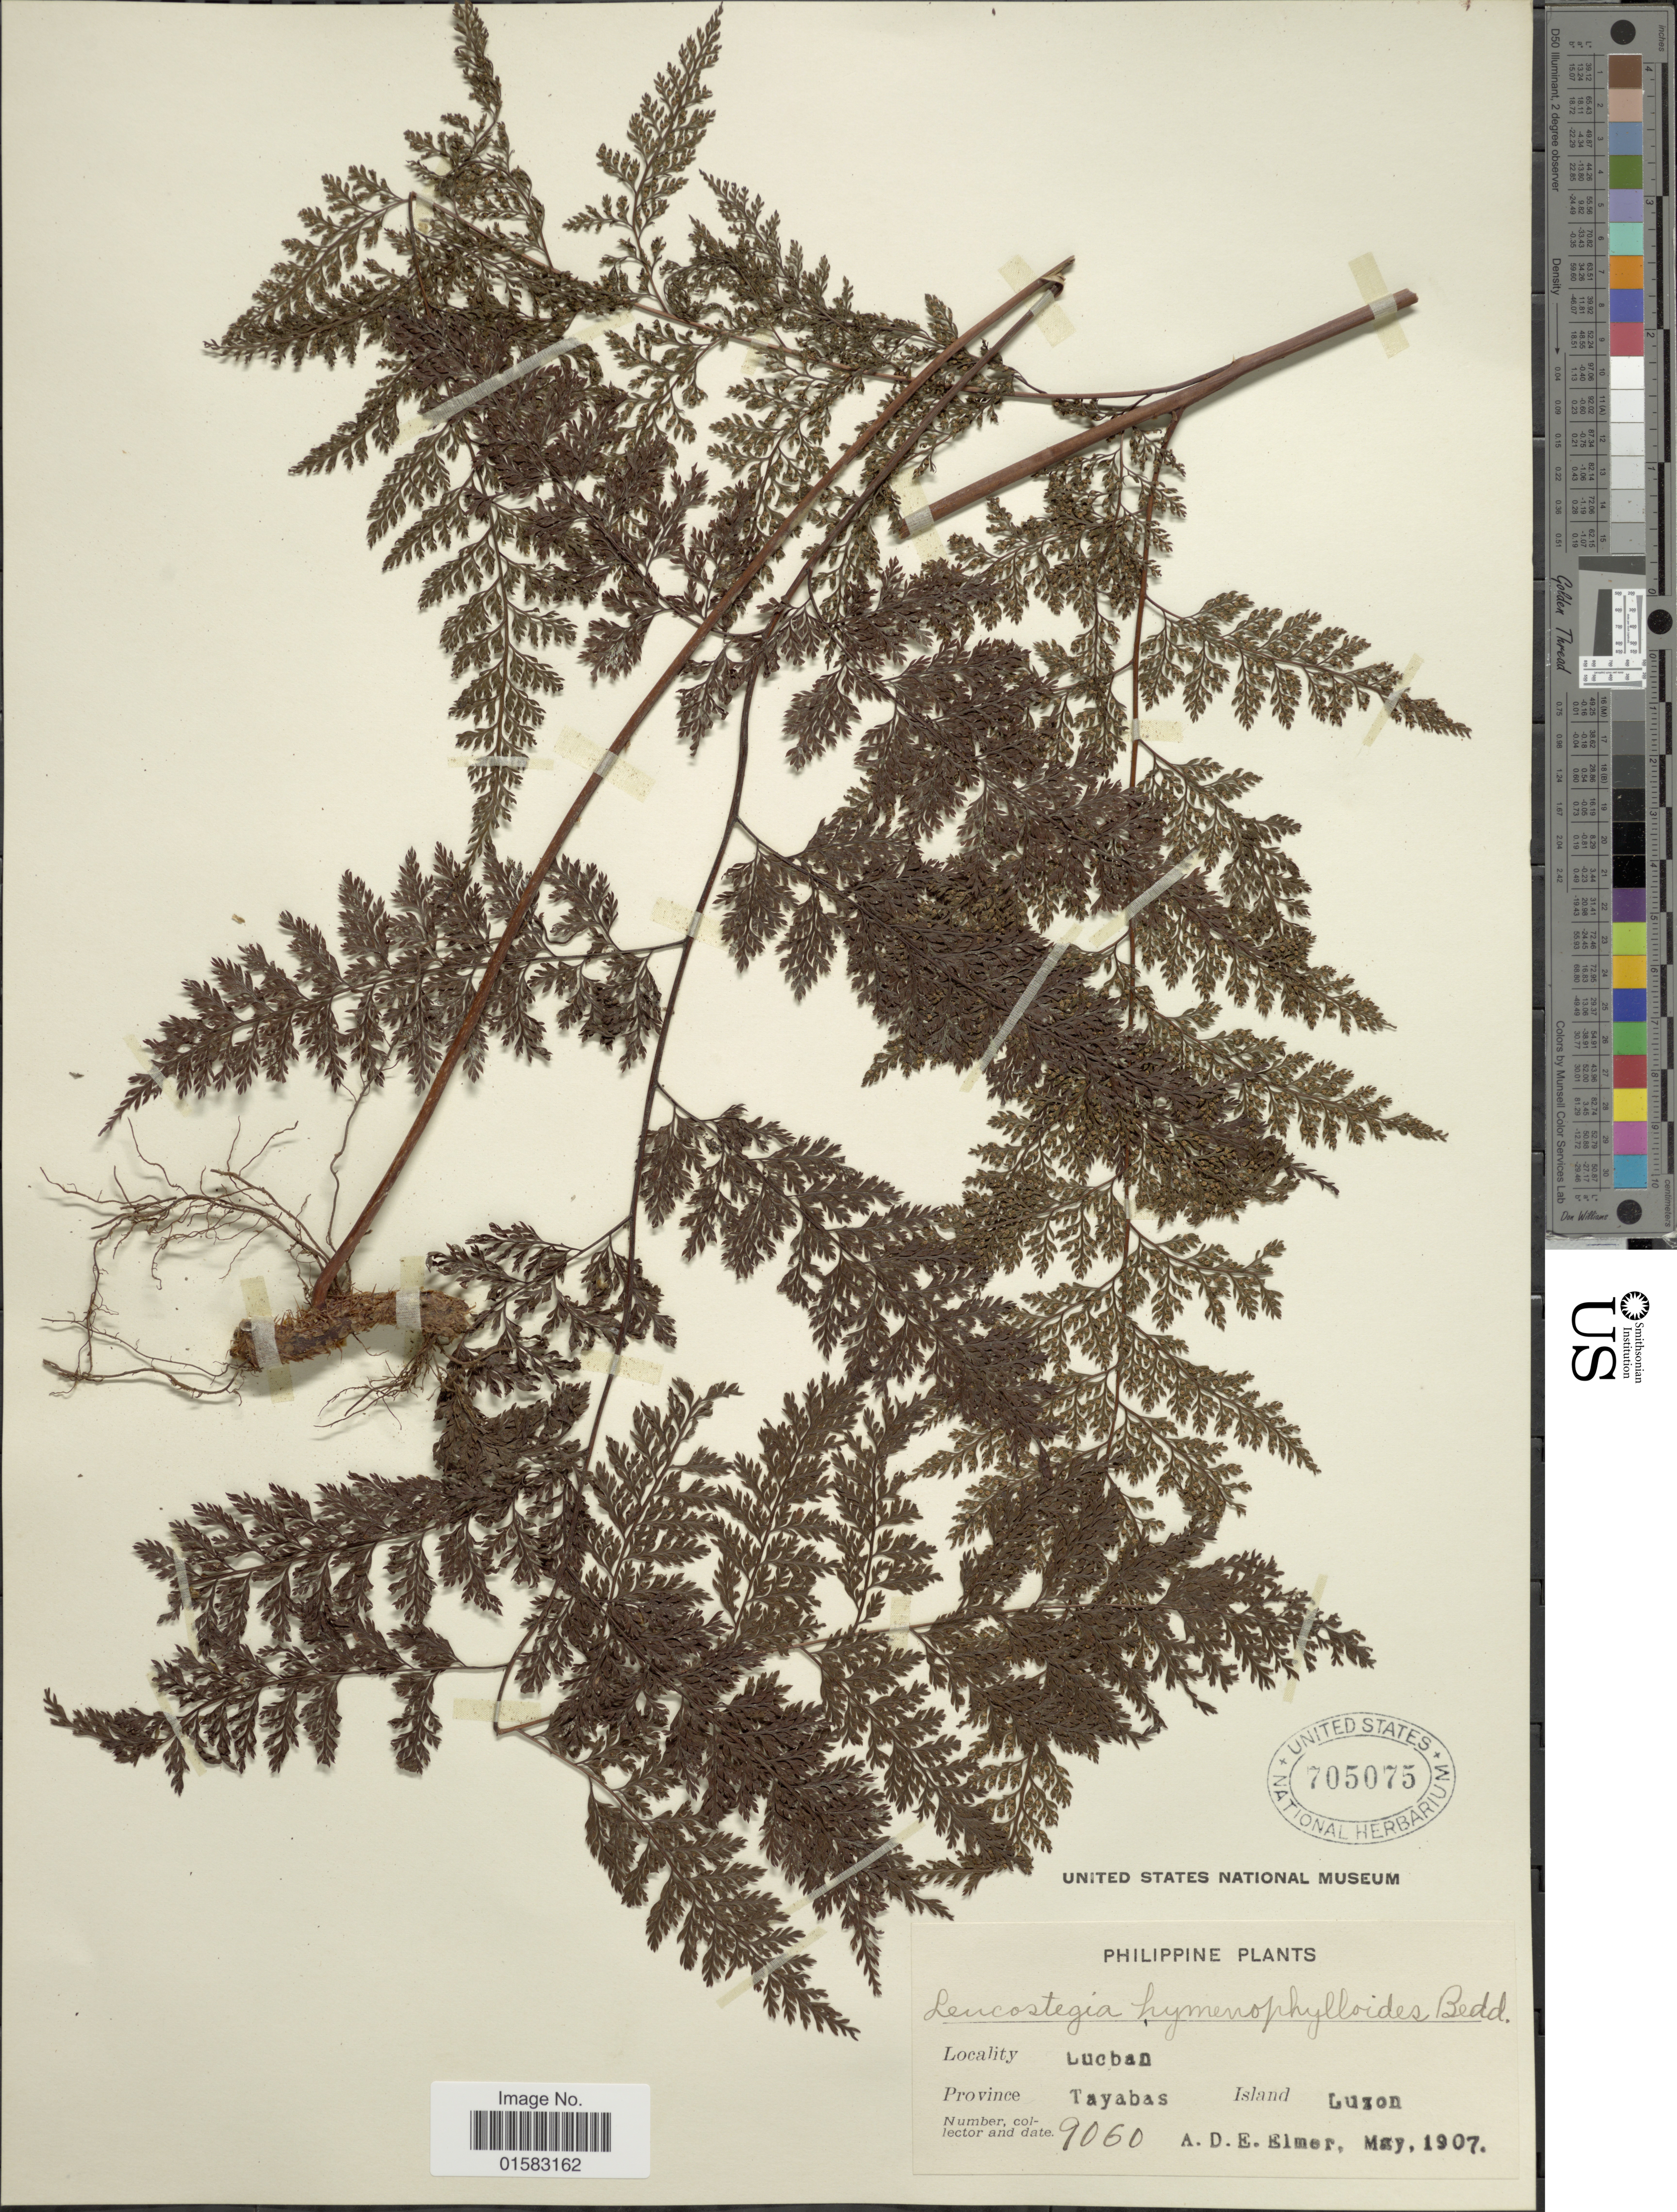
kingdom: Plantae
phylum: Tracheophyta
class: Polypodiopsida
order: Polypodiales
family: Davalliaceae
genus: Davallia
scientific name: Davallia hymenophylloides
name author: (Bedd.) Kuhn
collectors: A. D. E. Elmer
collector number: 9060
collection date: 1907-05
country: Philippines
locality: Lucban, Tayabas, Luzon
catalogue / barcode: US 705075